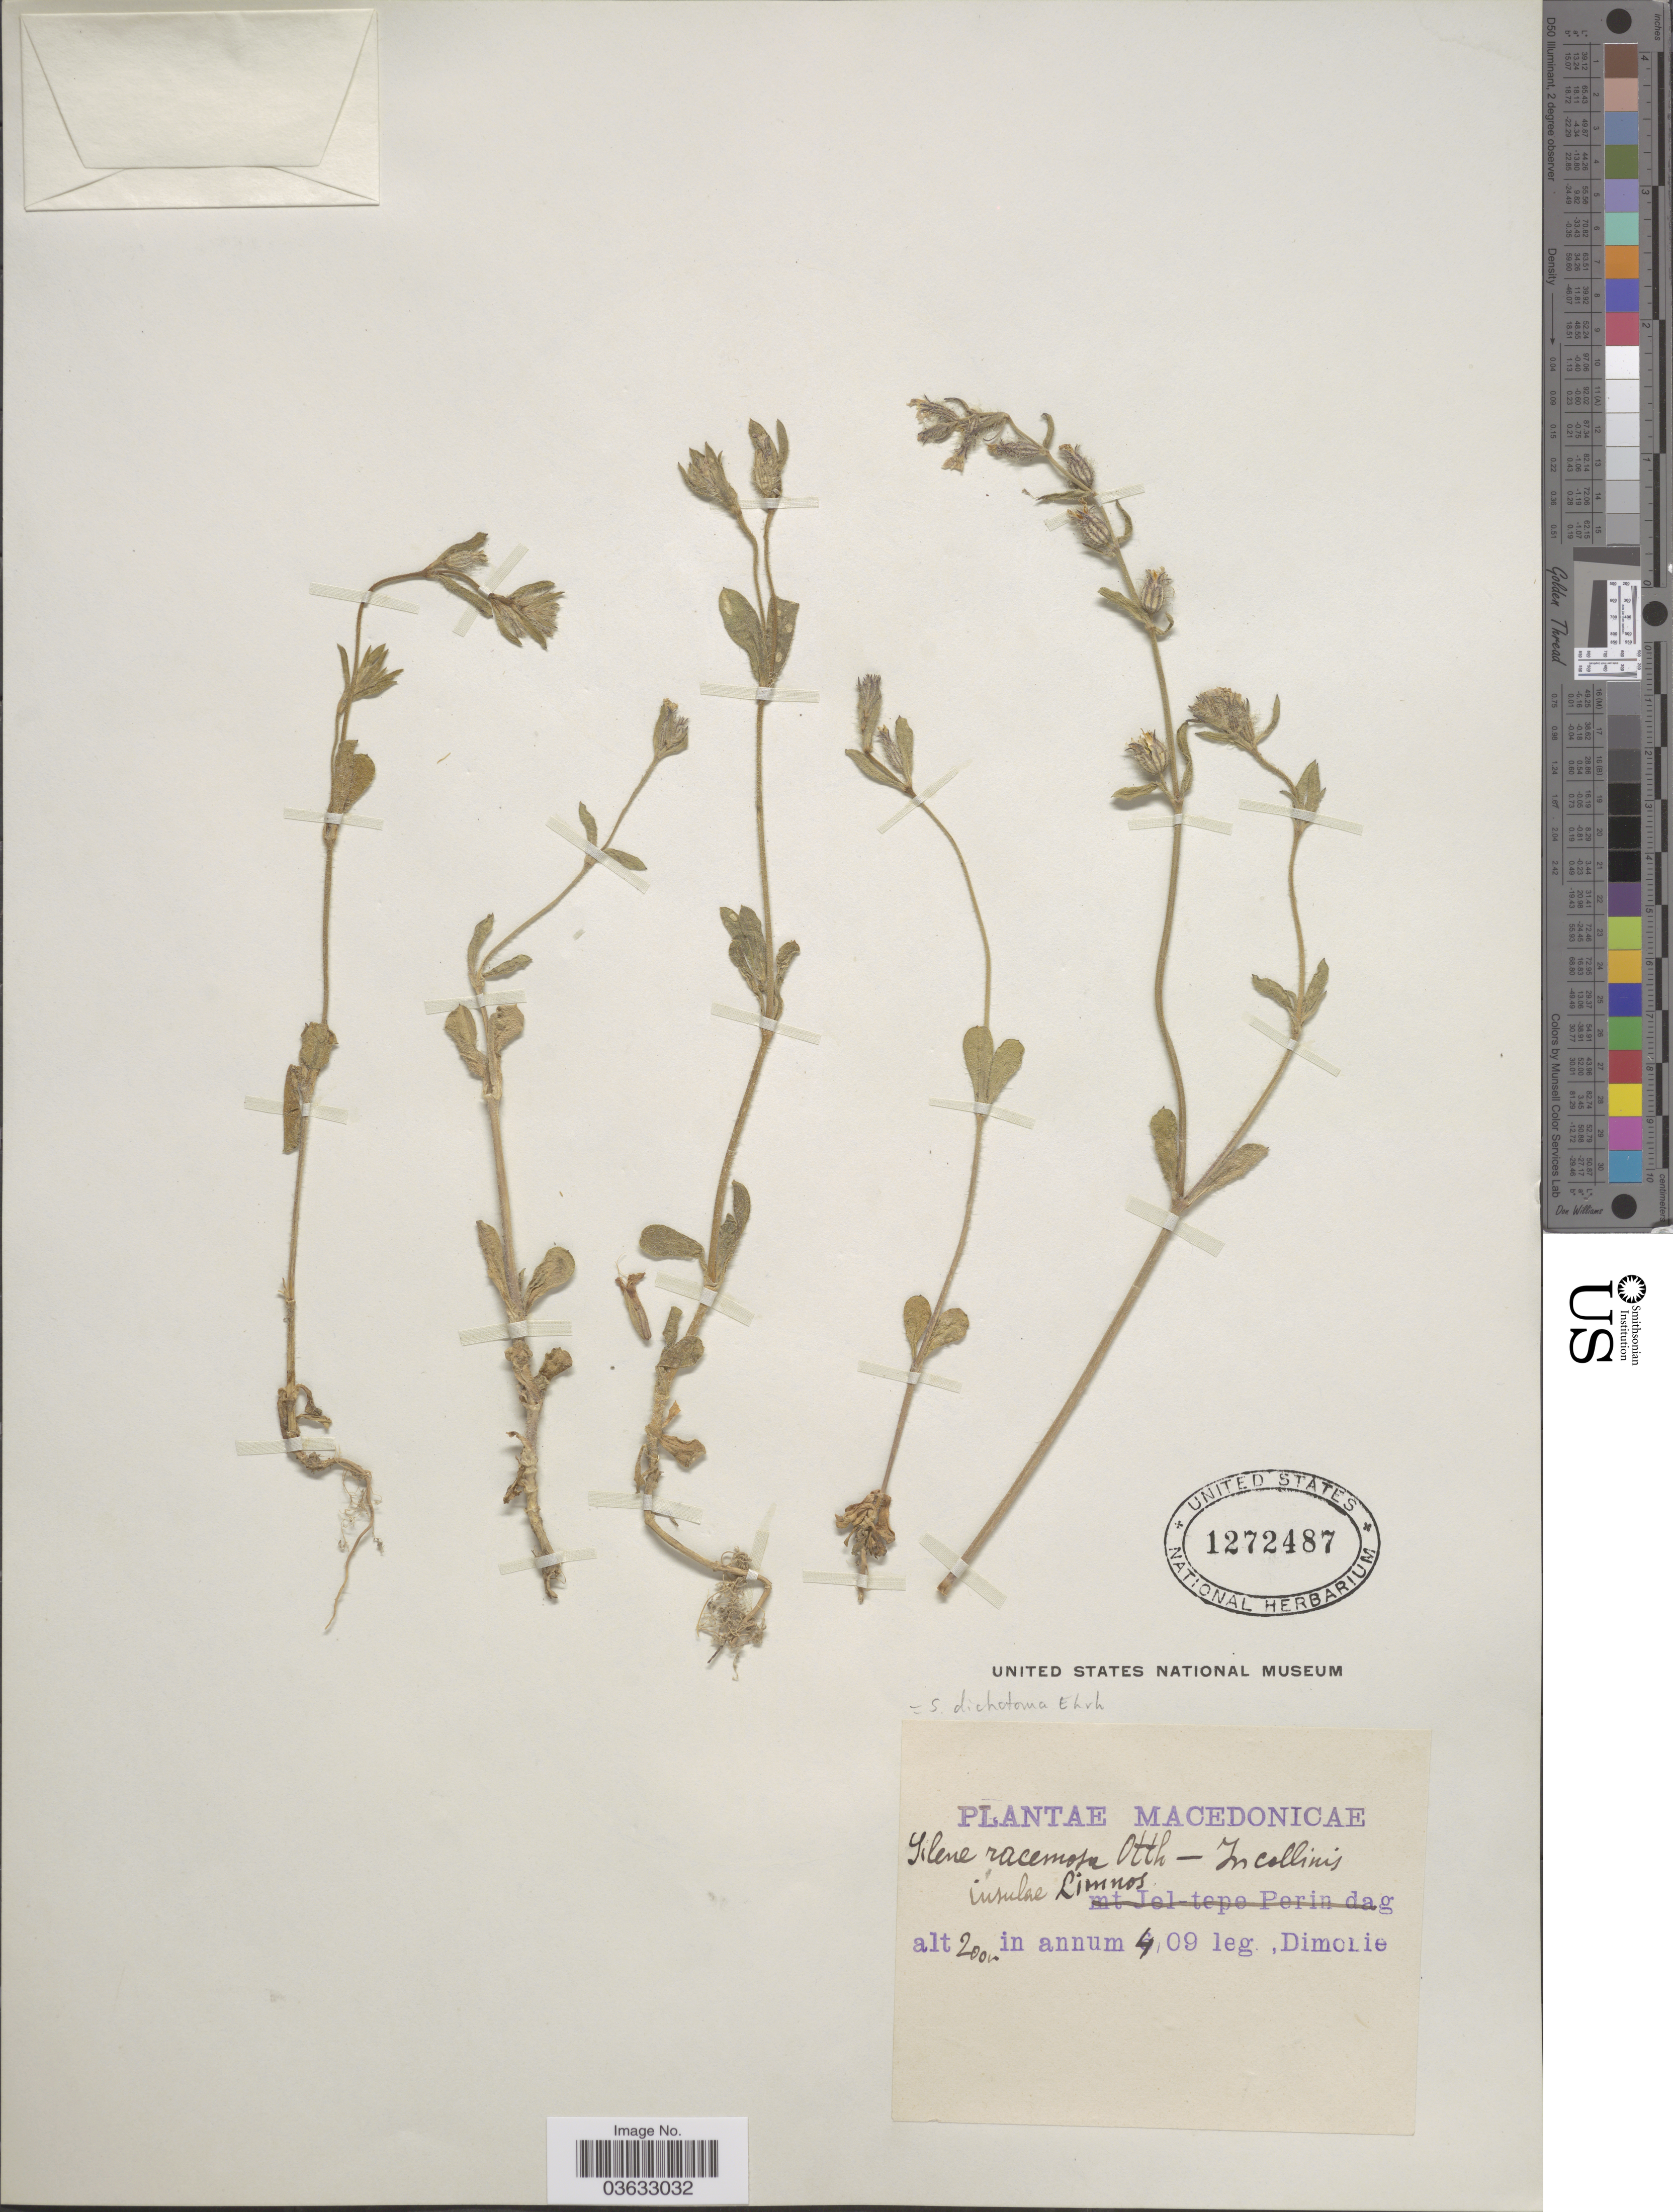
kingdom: Plantae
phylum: Tracheophyta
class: Magnoliopsida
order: Caryophyllales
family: Caryophyllaceae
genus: Silene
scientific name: Silene dichotoma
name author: Ehrh.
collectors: -. Dimonie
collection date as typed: Transcribed d/m/y: /4/9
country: North Macedonia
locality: Macedonicæ. Insulæ Limnos.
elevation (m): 200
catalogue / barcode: US 1272487